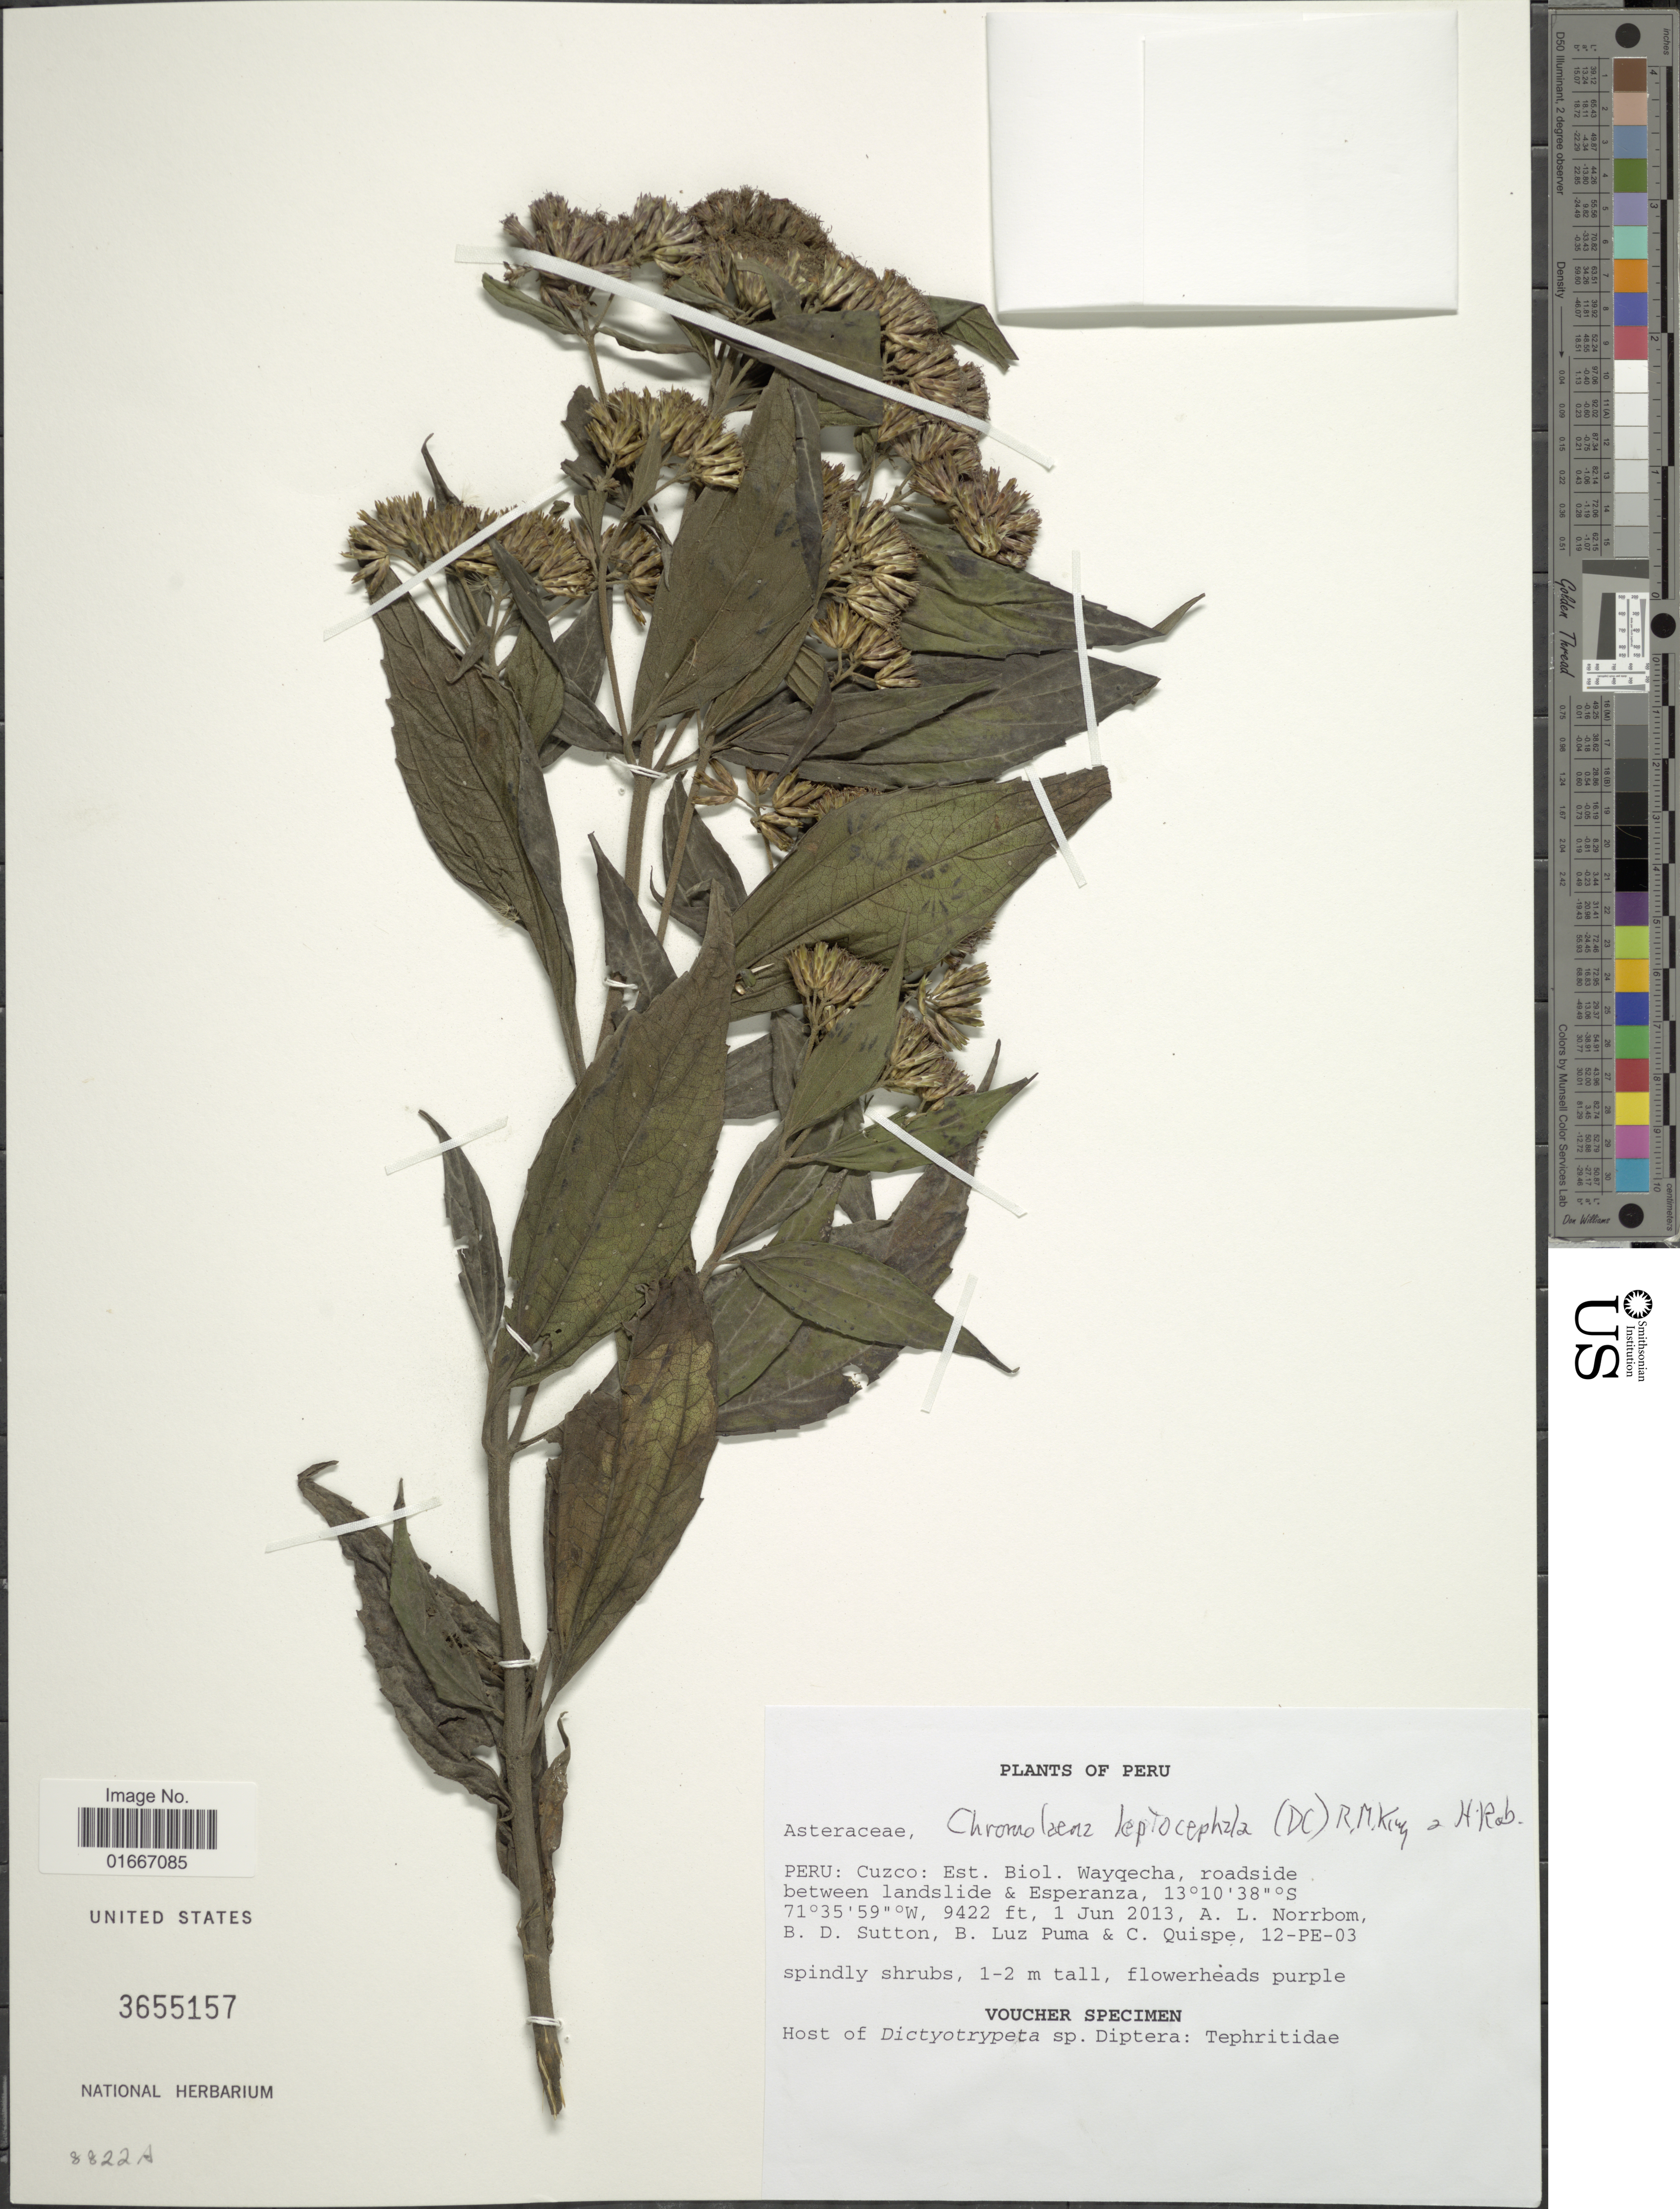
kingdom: Plantae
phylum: Tracheophyta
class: Magnoliopsida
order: Asterales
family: Asteraceae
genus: Chromolaena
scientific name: Chromolaena leptocephala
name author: (DC.) R.M. King & H. Rob.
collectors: A. L. Norrbom, B. Sutton, B. Luz Puma & C. Quispe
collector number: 12-PE-03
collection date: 2013-06-01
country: Peru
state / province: Cusco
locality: Peru. Cuzco: Est. Biol. Wayqecha, roadside between landslide & Esperanza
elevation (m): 2872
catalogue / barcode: US 3655157